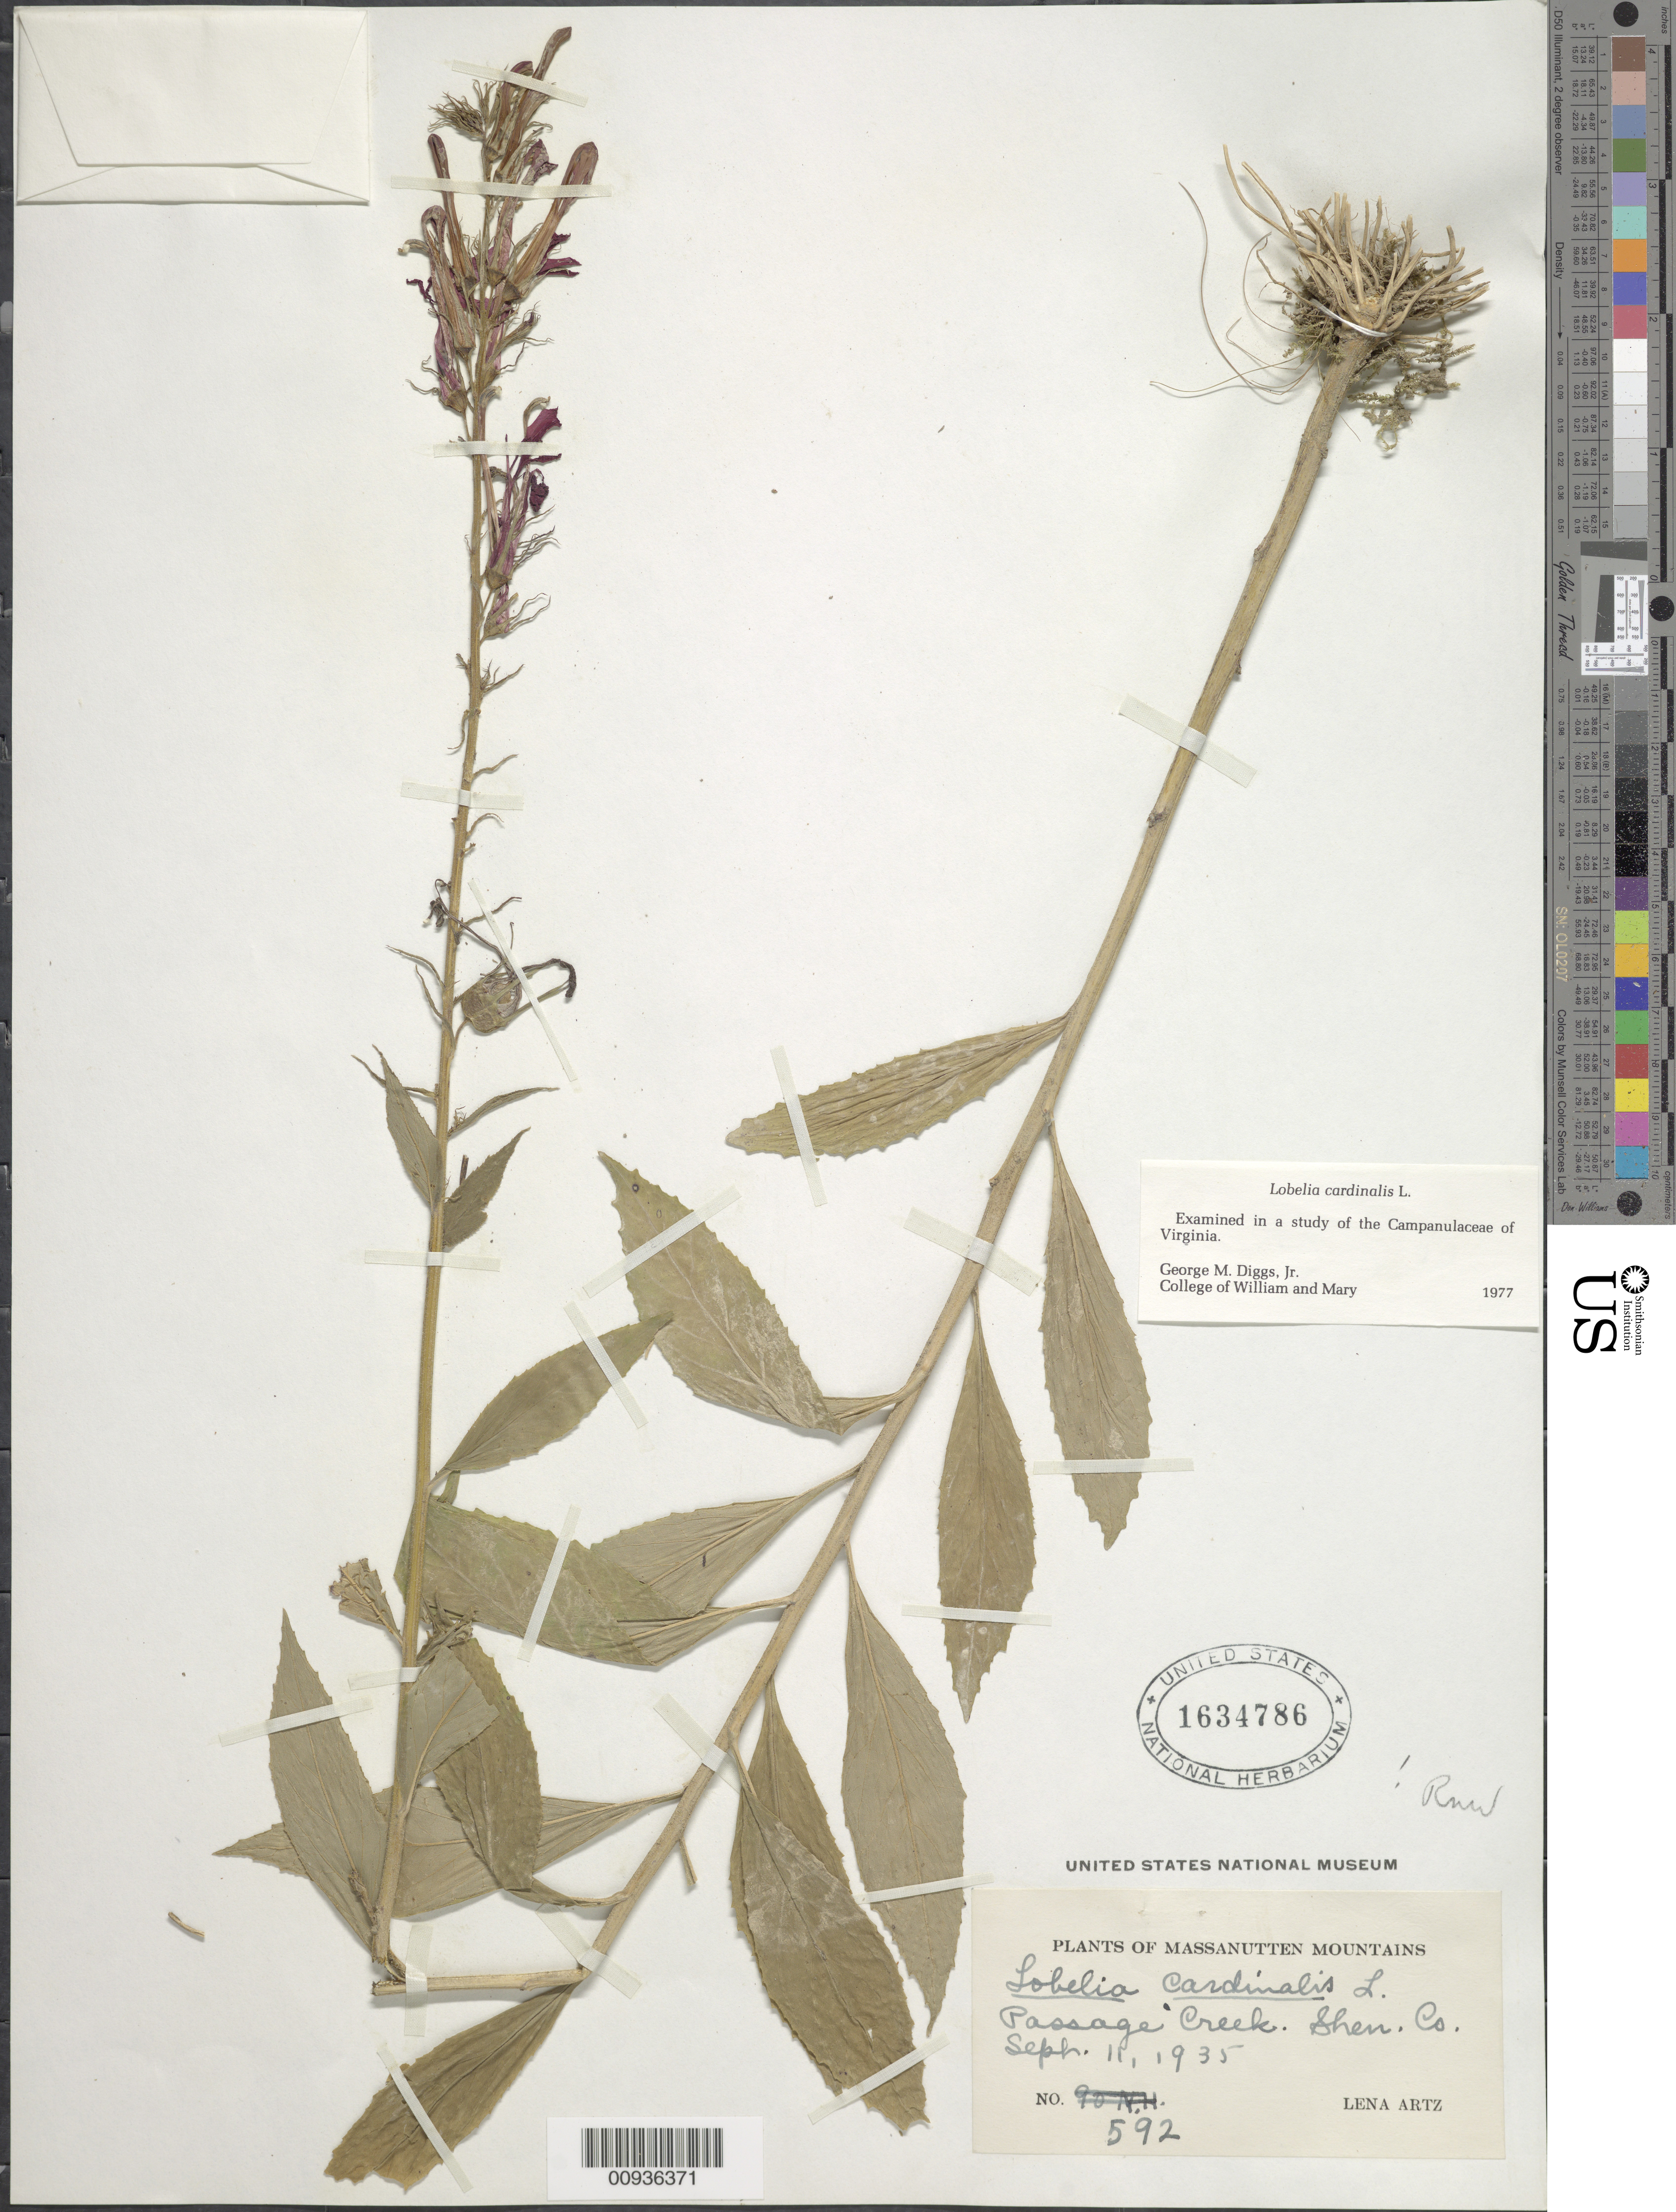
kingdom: Plantae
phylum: Tracheophyta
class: Magnoliopsida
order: Asterales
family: Campanulaceae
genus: Lobelia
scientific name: Lobelia cardinalis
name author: L.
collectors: L. Artz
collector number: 592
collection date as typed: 11 Sep 1935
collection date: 1935-09-11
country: United States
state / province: Virginia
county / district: Shenandoah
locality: Passage Creek, Massanutten Mtns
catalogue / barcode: US 1634786